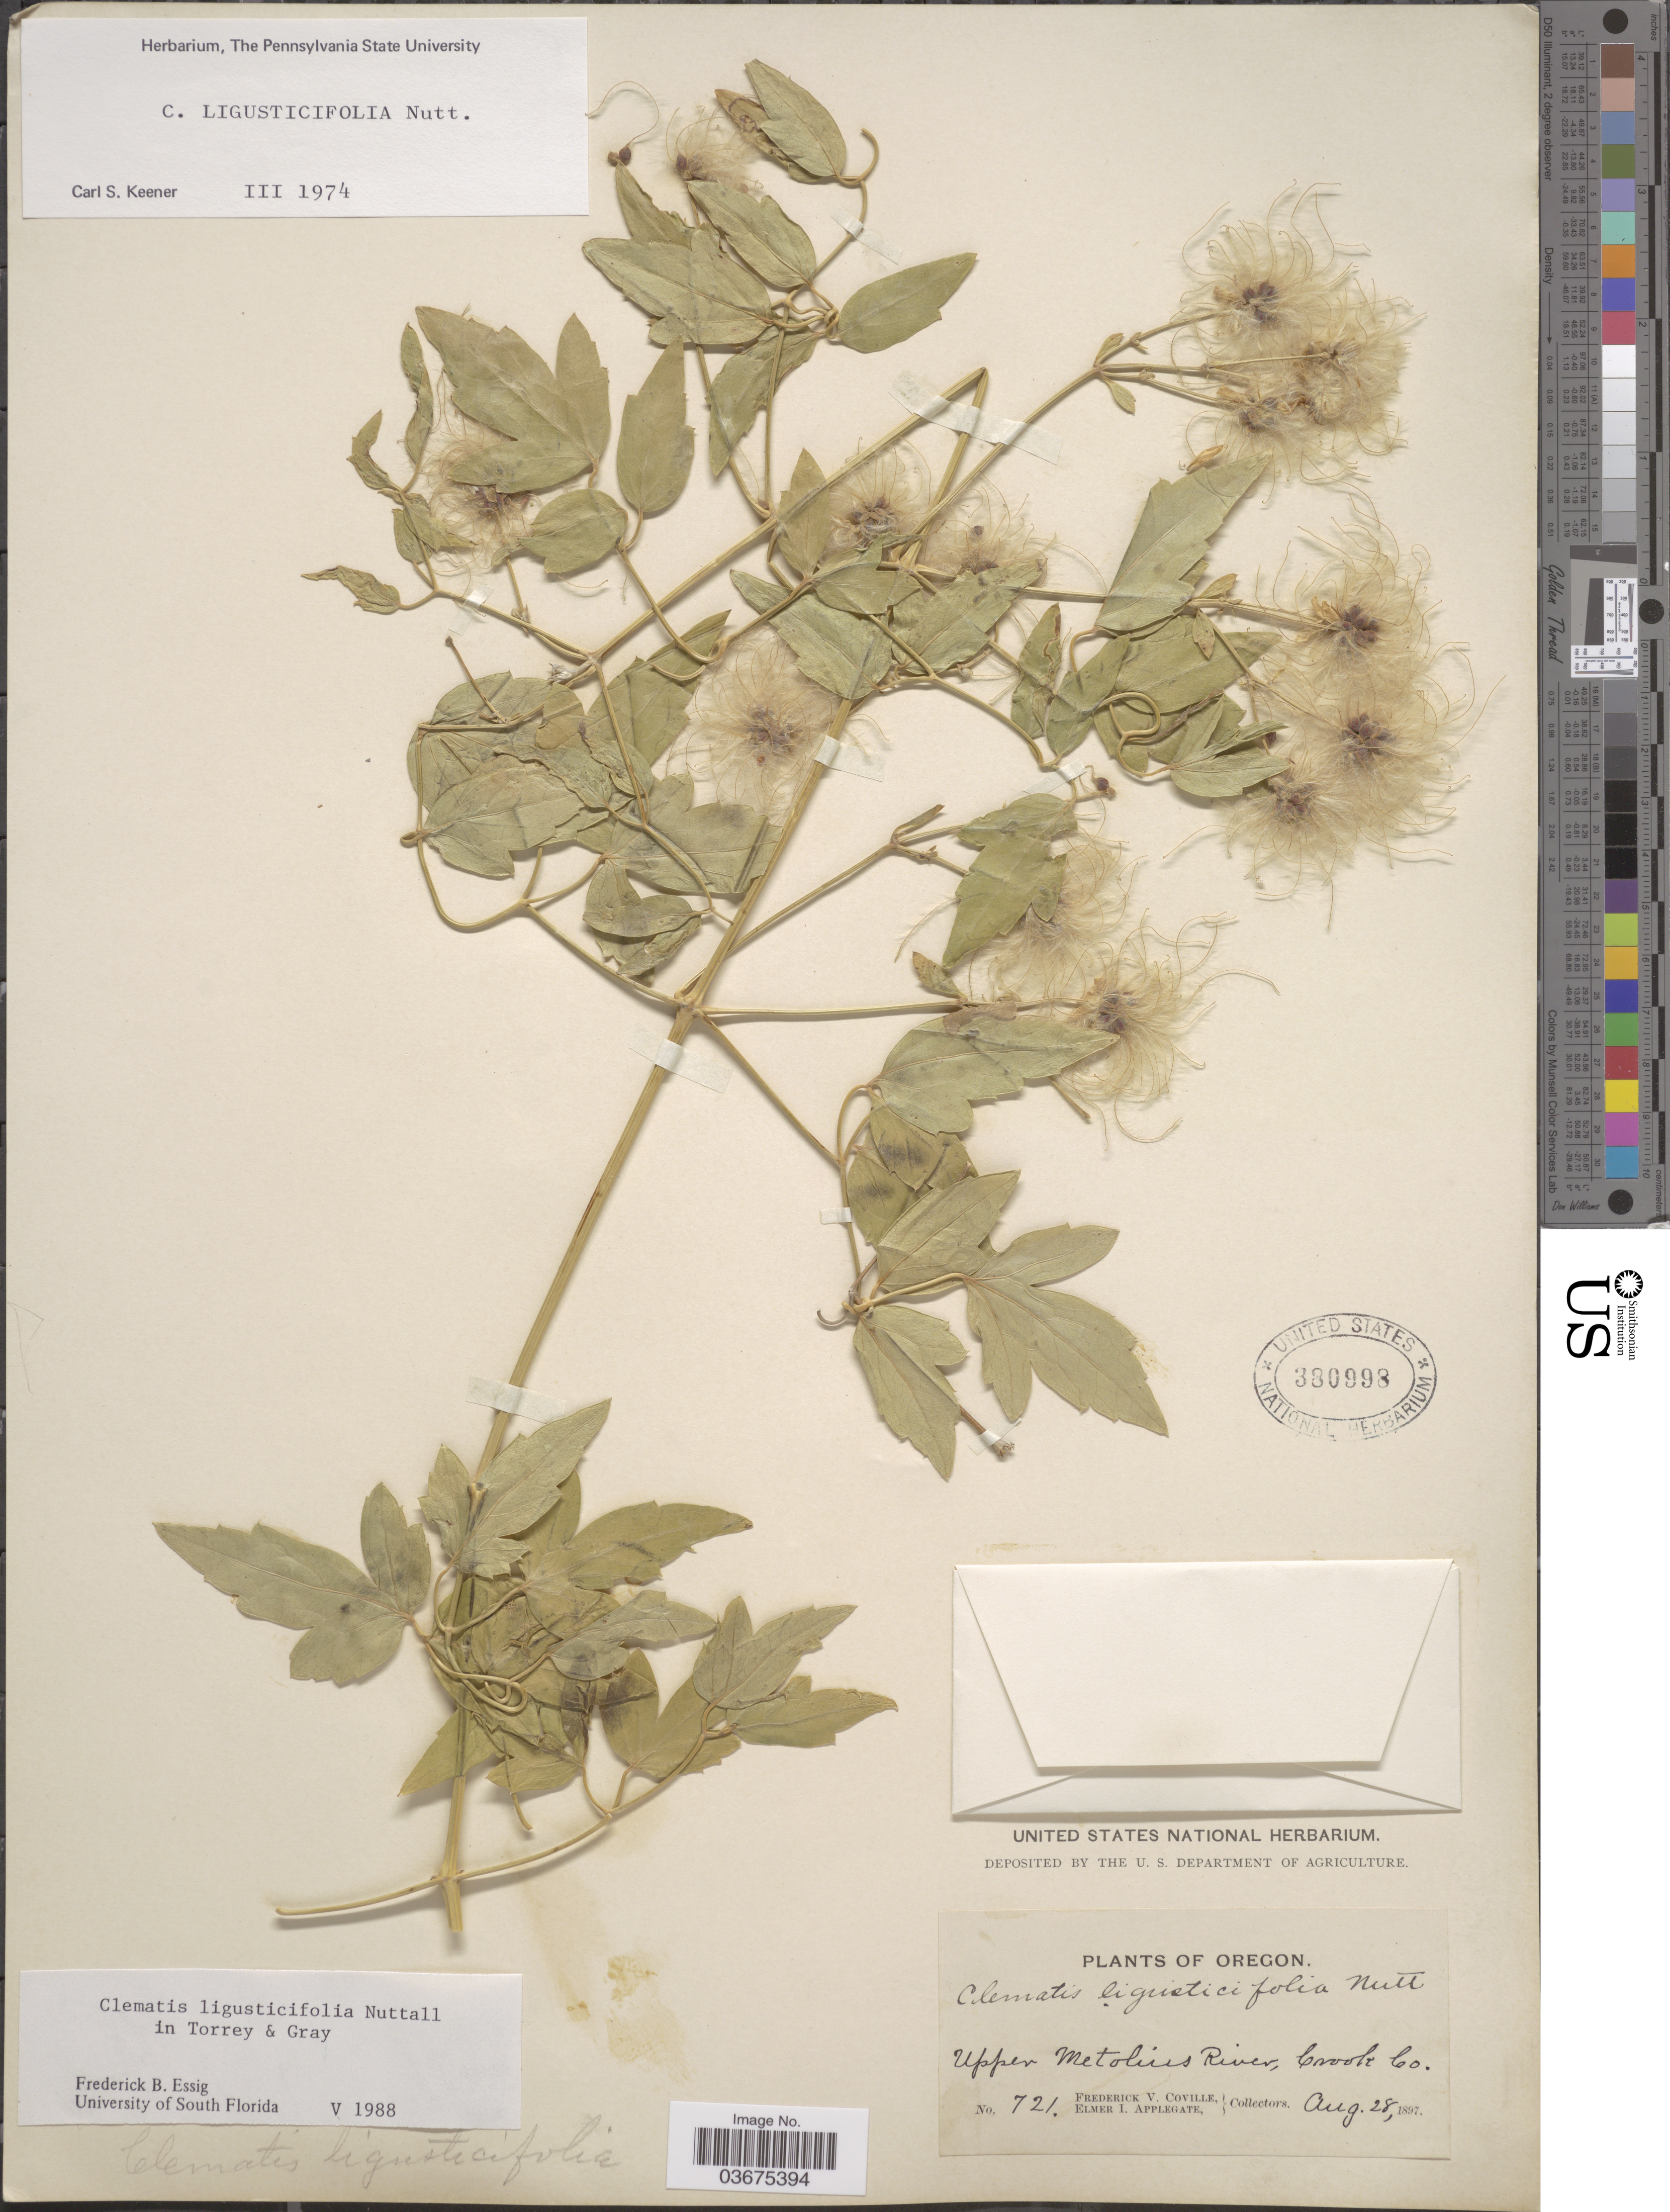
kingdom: Plantae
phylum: Tracheophyta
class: Magnoliopsida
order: Ranunculales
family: Ranunculaceae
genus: Clematis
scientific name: Clematis ligusticifolia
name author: Nutt.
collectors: F. V. Coville & E. I. Applegate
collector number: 721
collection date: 1897-08-28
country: United States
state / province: Oregon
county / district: Crook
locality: Upper Metolius River, Crook Co.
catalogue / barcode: US 380998